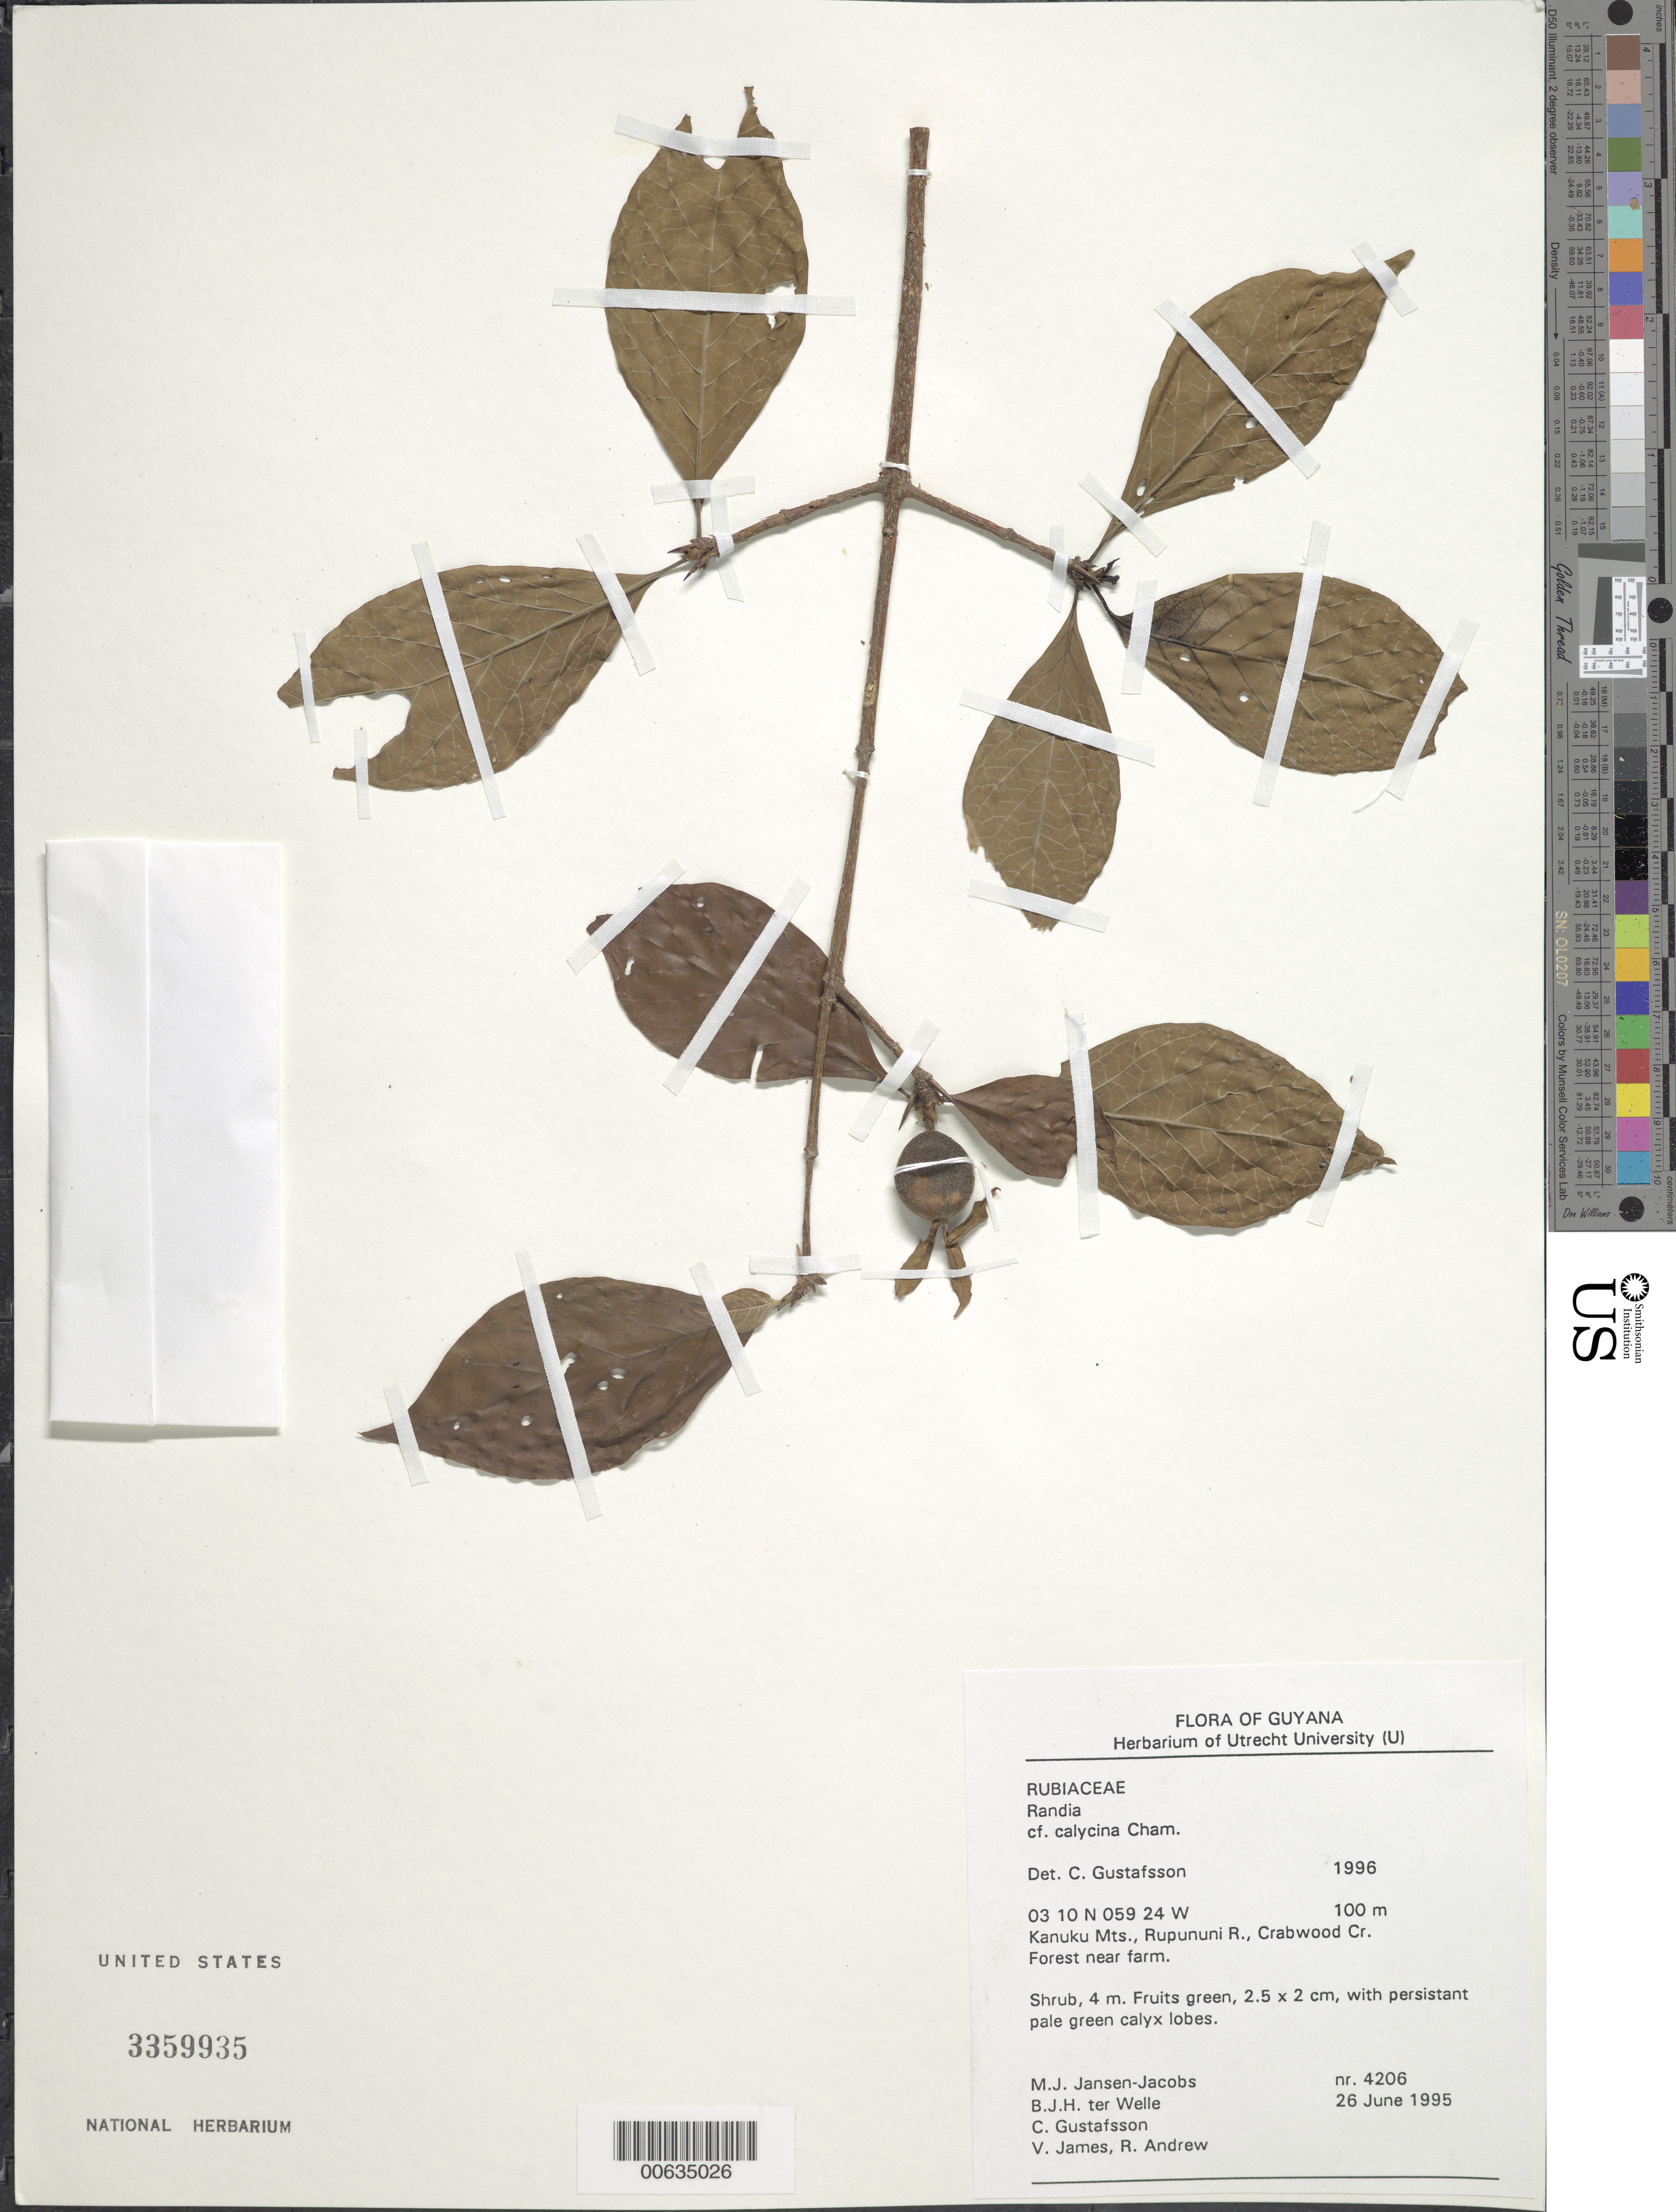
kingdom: Plantae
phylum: Tracheophyta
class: Magnoliopsida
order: Gentianales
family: Rubiaceae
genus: Randia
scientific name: Randia calycina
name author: Cham.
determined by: Gustafsson, C. G. R.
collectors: M. J. Jansen-Jacobs, B. Welle, C. G. Gustafsson, V. James & R. Andrew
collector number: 4206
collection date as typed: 26-Jun-95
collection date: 1995-06-26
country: Guyana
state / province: U. Takutu-U. Essequibo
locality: Crabwood Creek, Rupununi River, Kanuku Mts.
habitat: Forest near farm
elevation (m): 100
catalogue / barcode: US 3359935